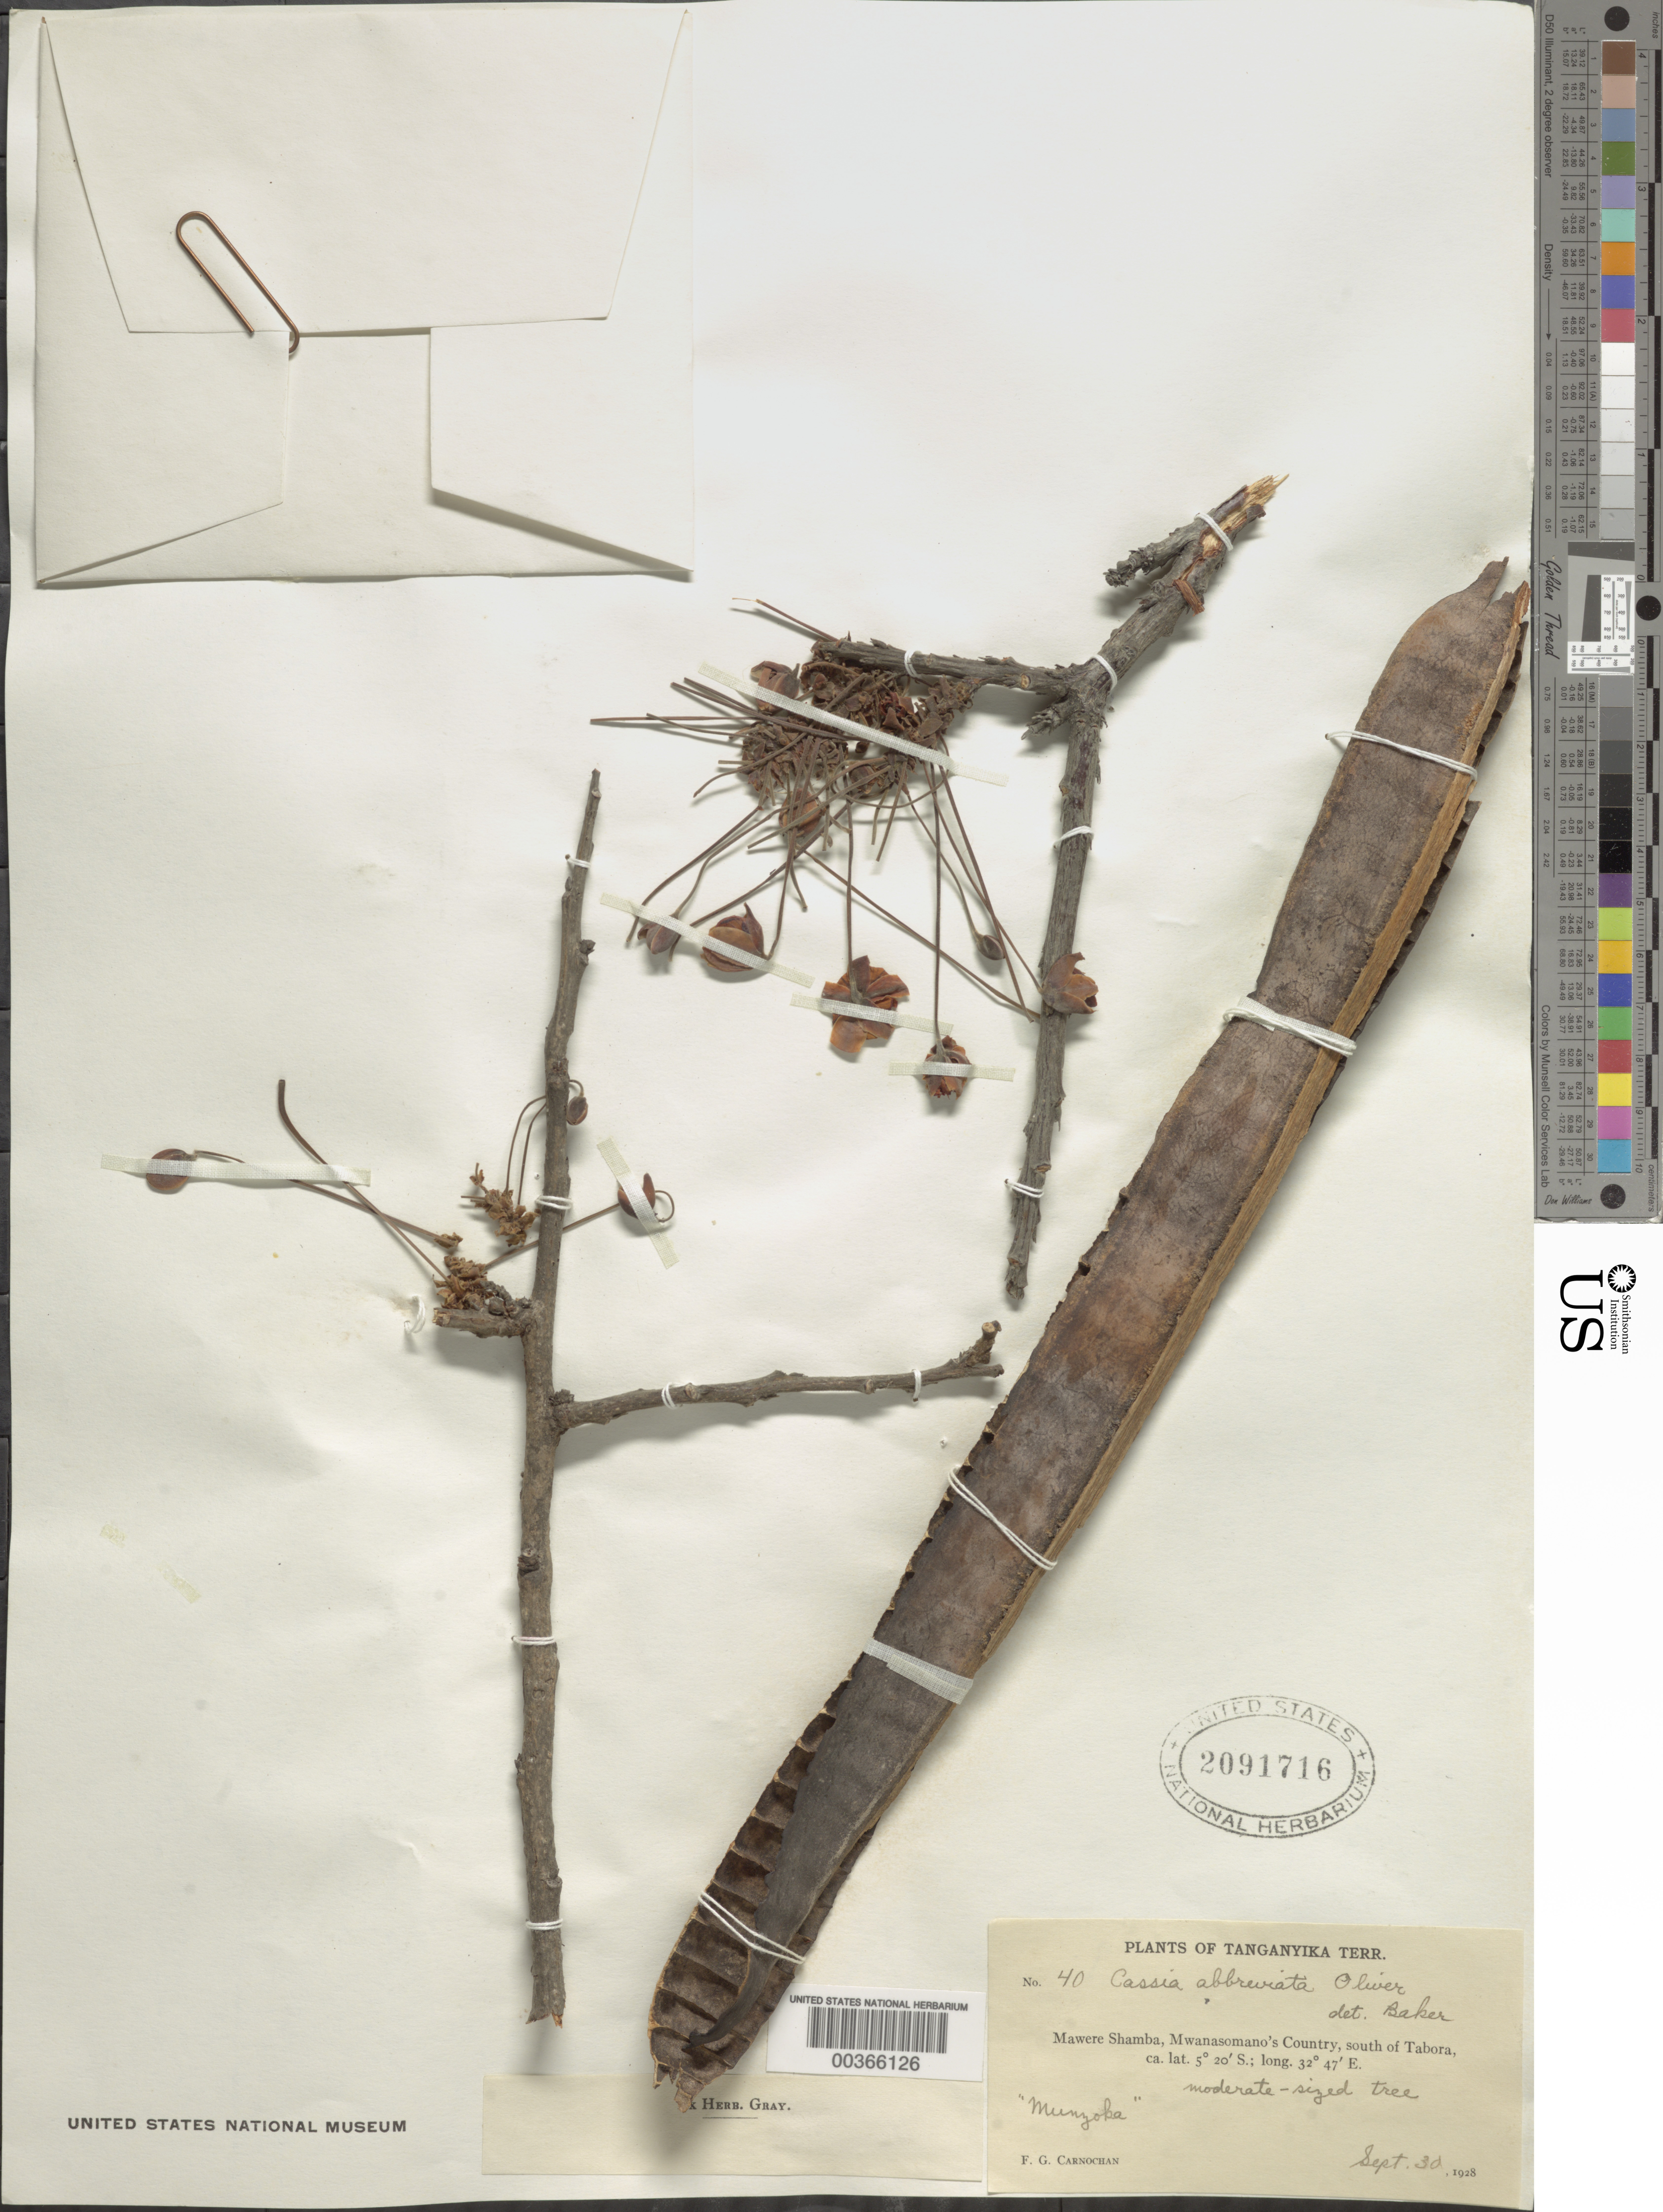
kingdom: Plantae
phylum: Tracheophyta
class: Magnoliopsida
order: Fabales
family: Fabaceae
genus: Cassia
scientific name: Cassia abbreviata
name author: Oliv.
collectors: F. Carnochan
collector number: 40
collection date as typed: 30 Sep 1928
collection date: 1928-09-30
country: Tanzania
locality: Mawere shamba, mwanasomano's country, s of tabora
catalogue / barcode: US 2091716